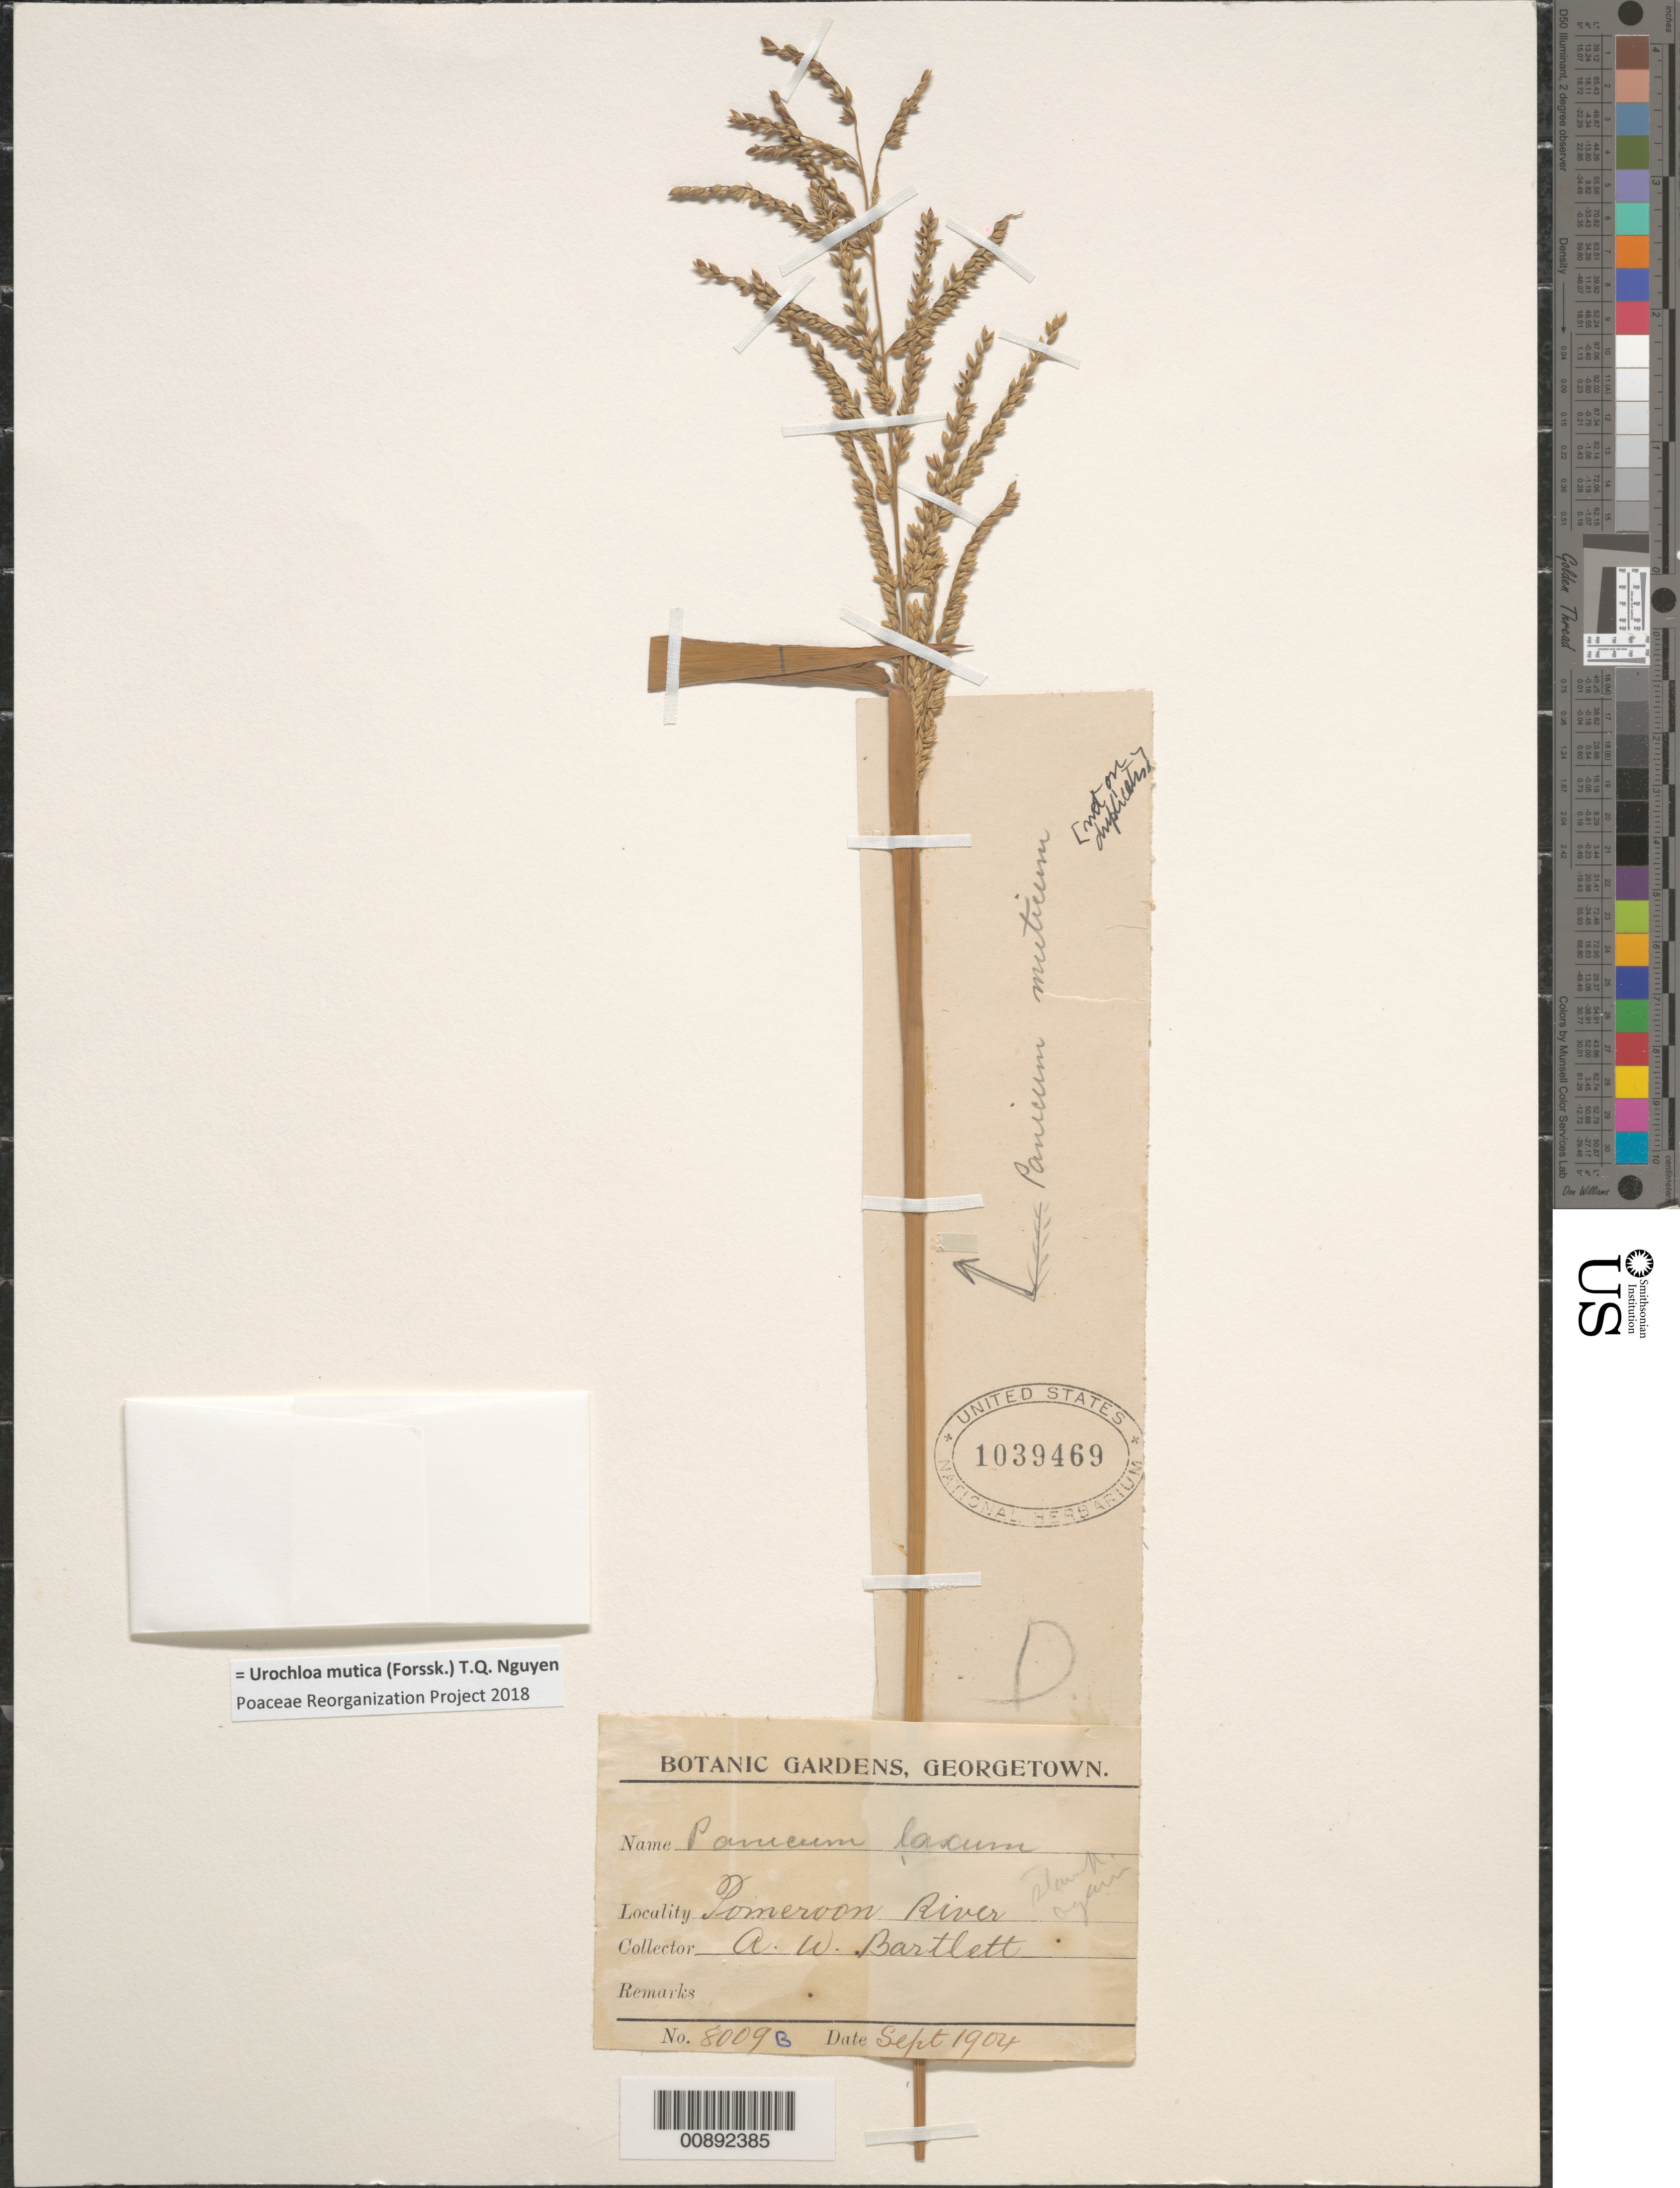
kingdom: Plantae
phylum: Tracheophyta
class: Liliopsida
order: Poales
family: Poaceae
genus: Panicum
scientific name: Panicum muticum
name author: Forssk.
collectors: A. W. Bartlett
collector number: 8009 B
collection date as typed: Sep-04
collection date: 2004-09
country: Guyana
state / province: Pomeroon-Supenaam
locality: Pomeroon R.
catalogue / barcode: US 1039469